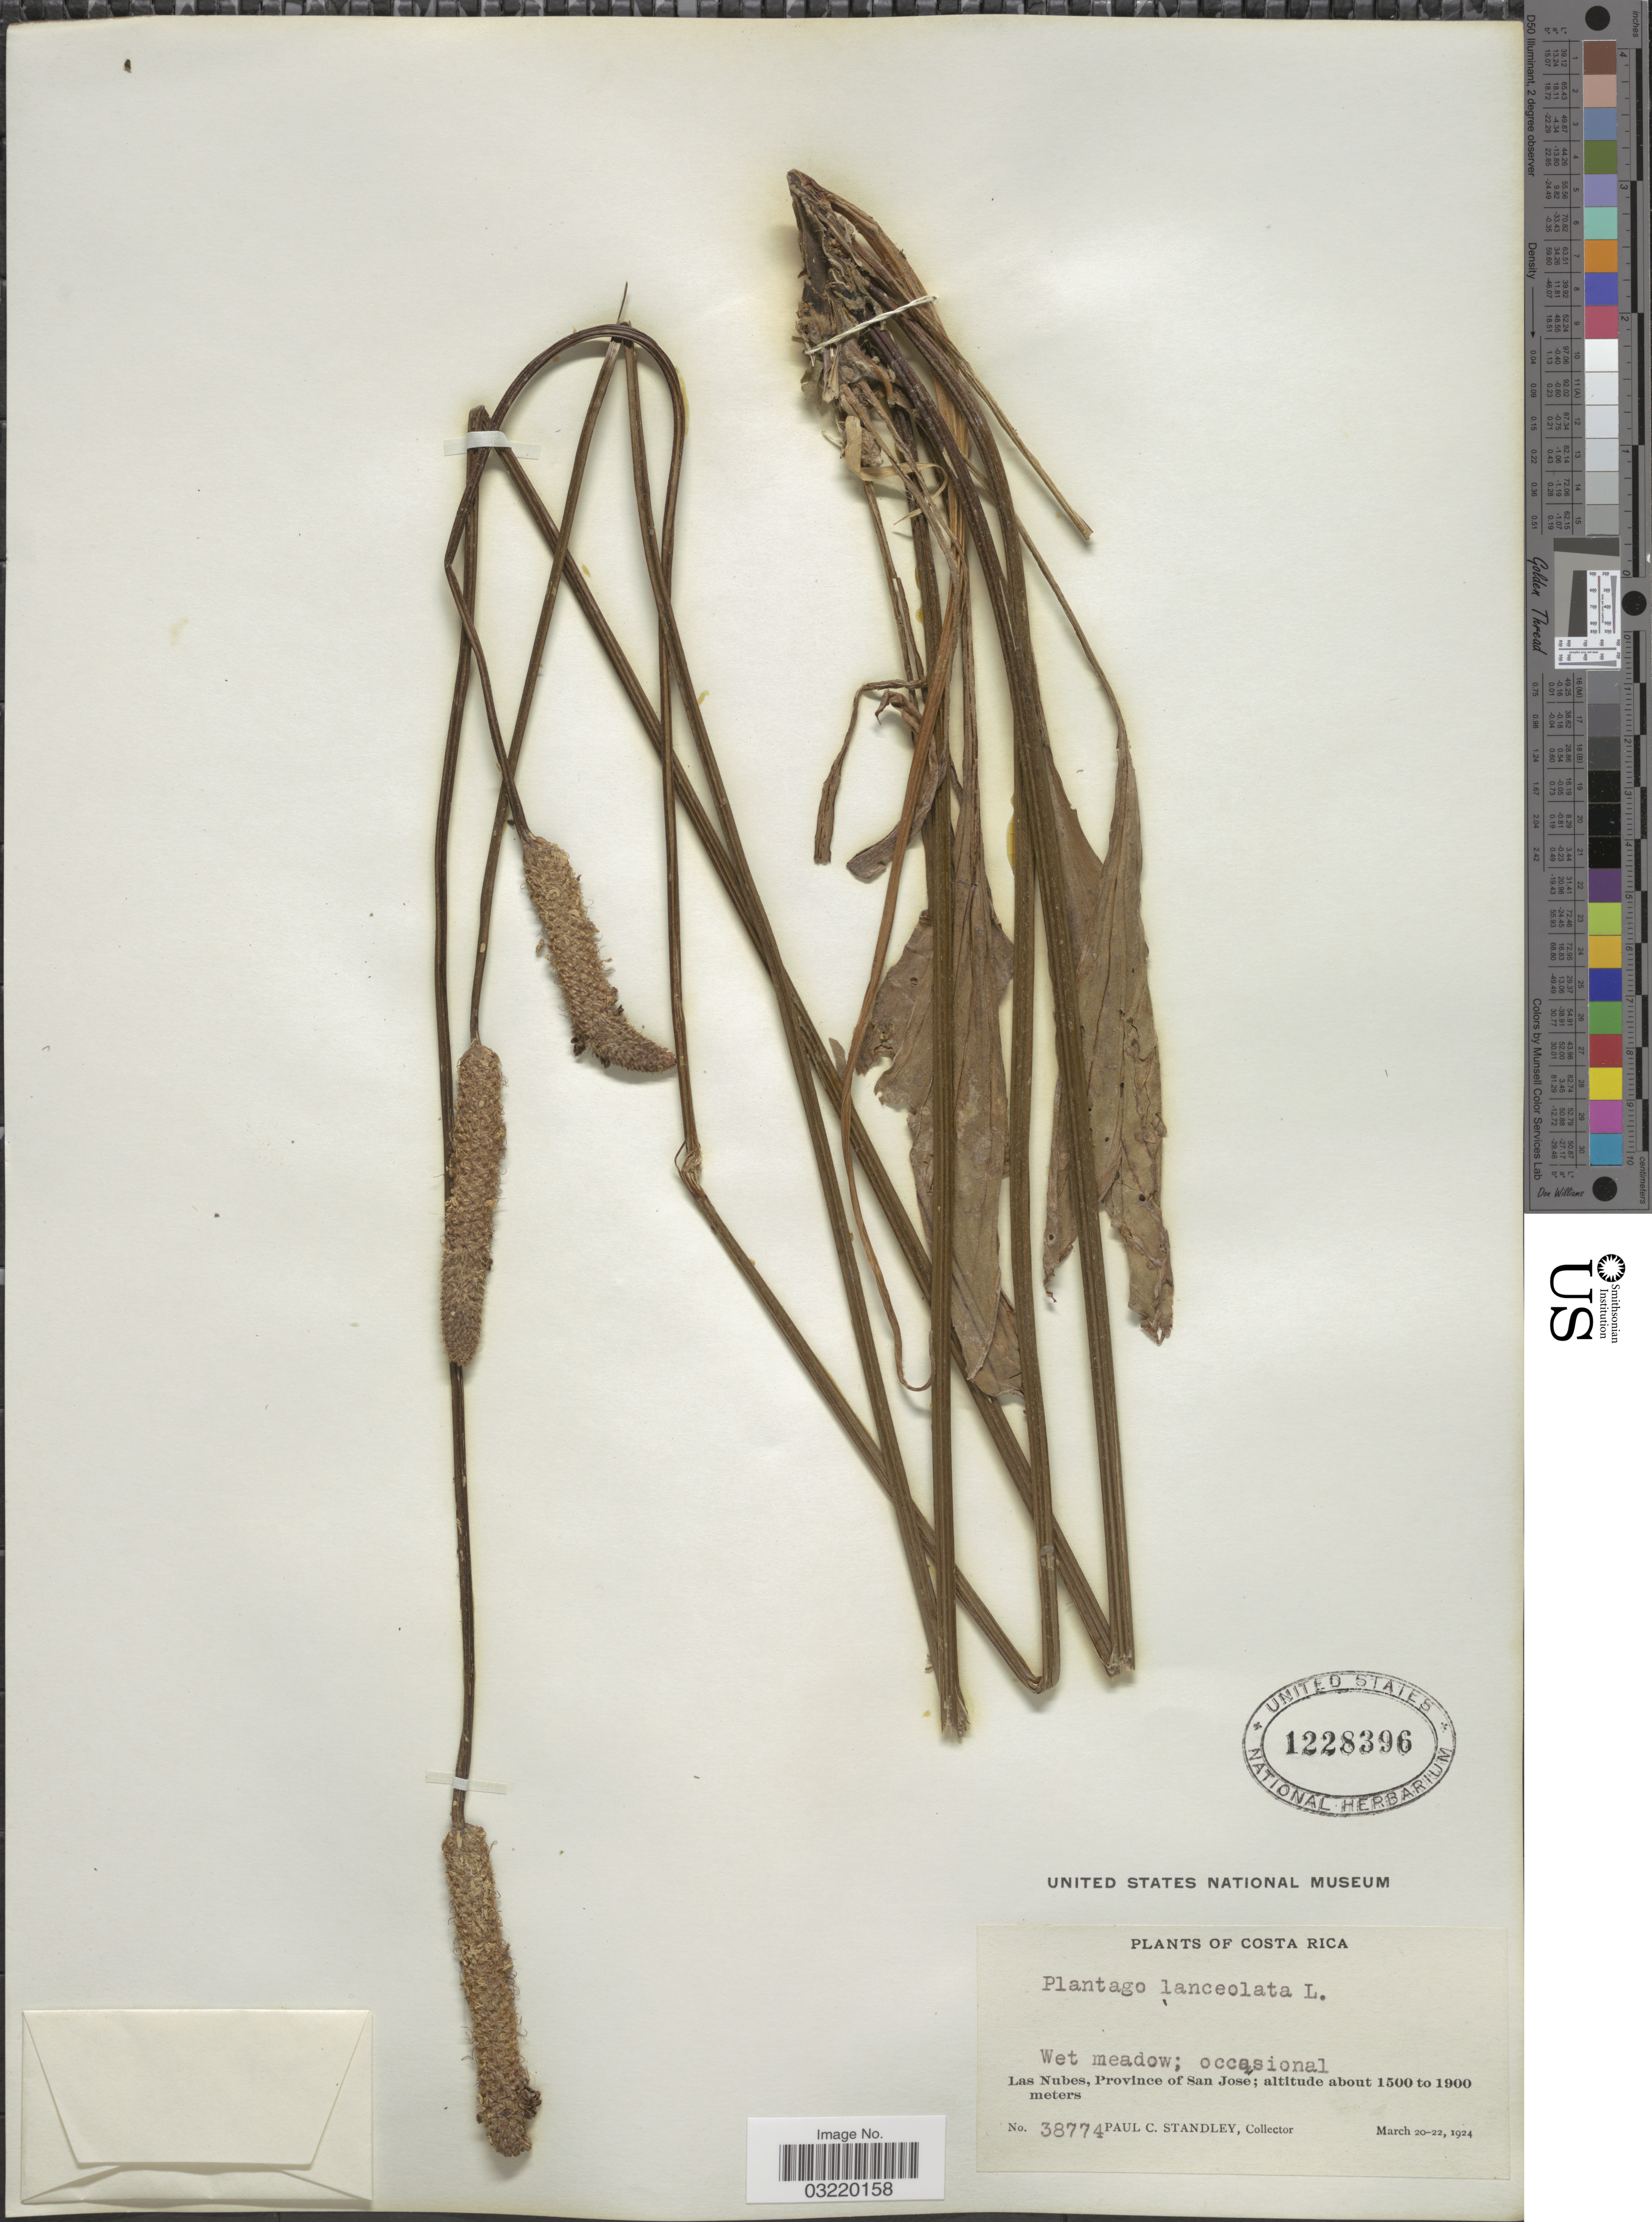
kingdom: Plantae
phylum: Tracheophyta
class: Magnoliopsida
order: Lamiales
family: Plantaginaceae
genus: Plantago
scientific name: Plantago lanceolata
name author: L.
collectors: P. C. Standley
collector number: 38774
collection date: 1924-03-20/1924-03-22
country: Costa Rica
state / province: San José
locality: Las Nubes.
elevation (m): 1500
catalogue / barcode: US 1228396